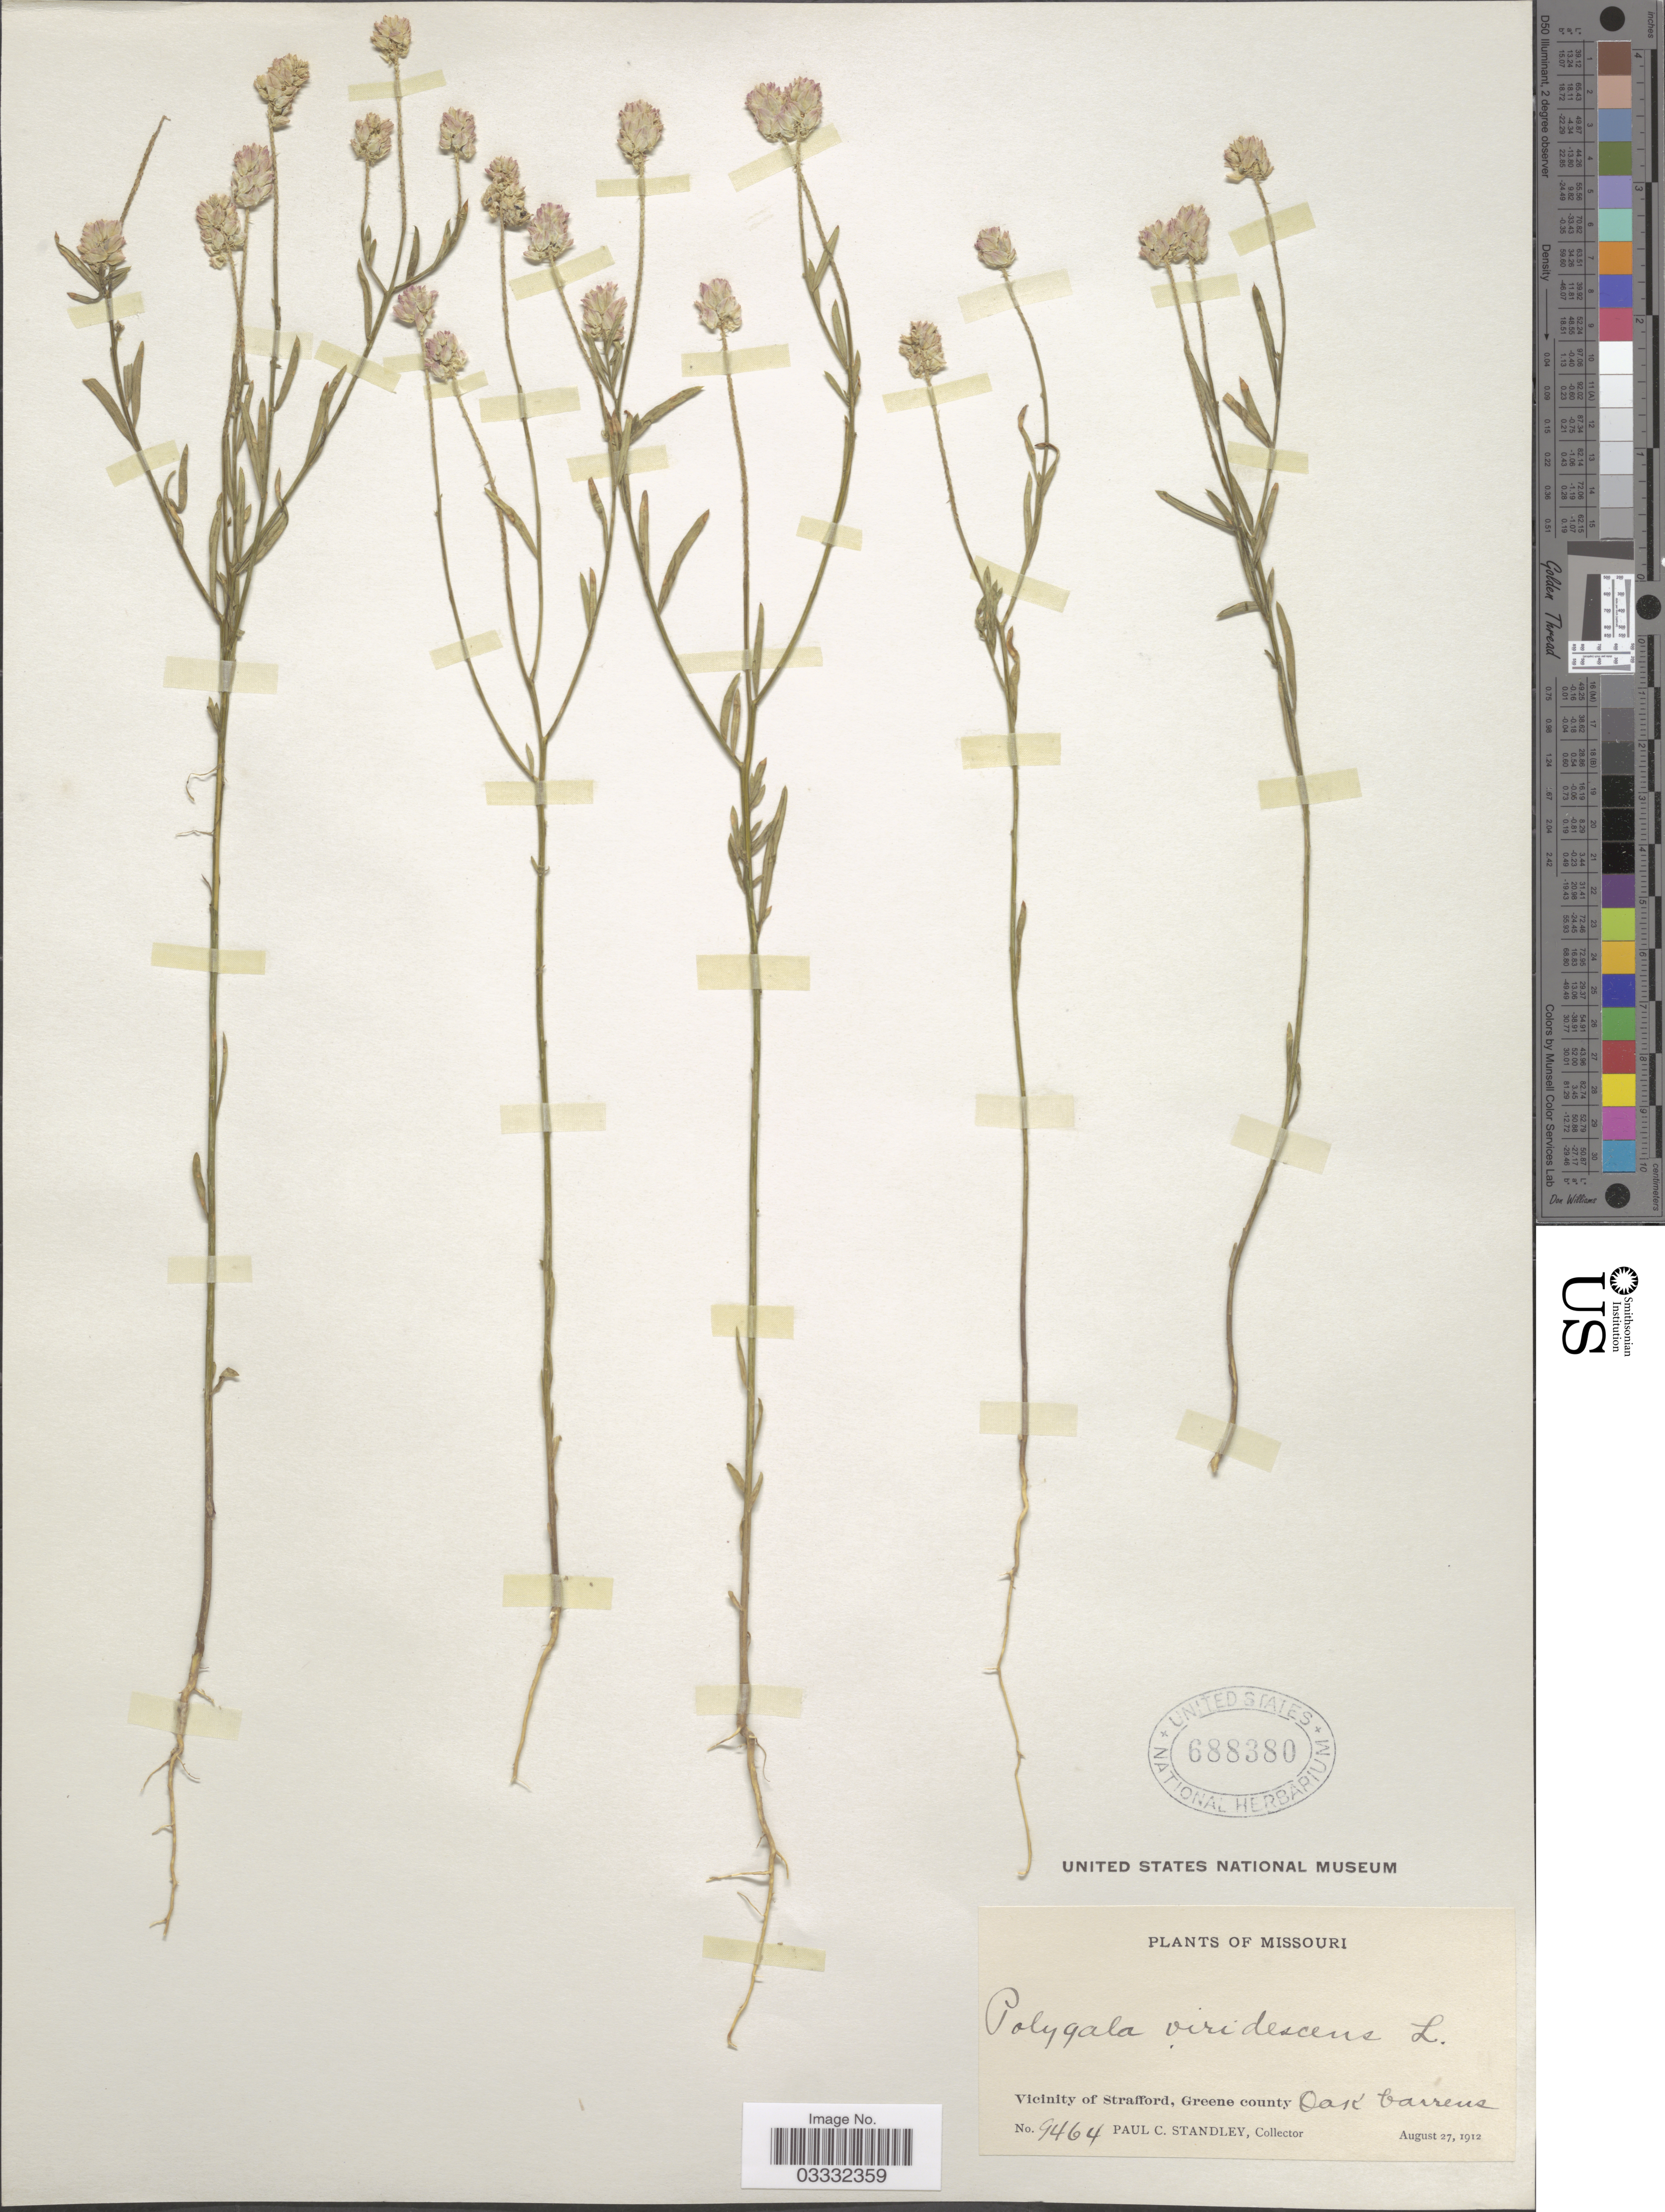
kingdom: Plantae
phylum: Tracheophyta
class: Magnoliopsida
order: Fabales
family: Polygalaceae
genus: Polygala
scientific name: Polygala sanguinea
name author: L.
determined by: Strong, Mark T., (BOT), Smithsonian Institution - National Museum of Natural History (UNITED STATES)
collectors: P. C. Standley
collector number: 9464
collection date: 1912-08-27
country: United States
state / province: Missouri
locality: Vicinity of Strafford, Greene County. Oak barrens.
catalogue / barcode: US 688380